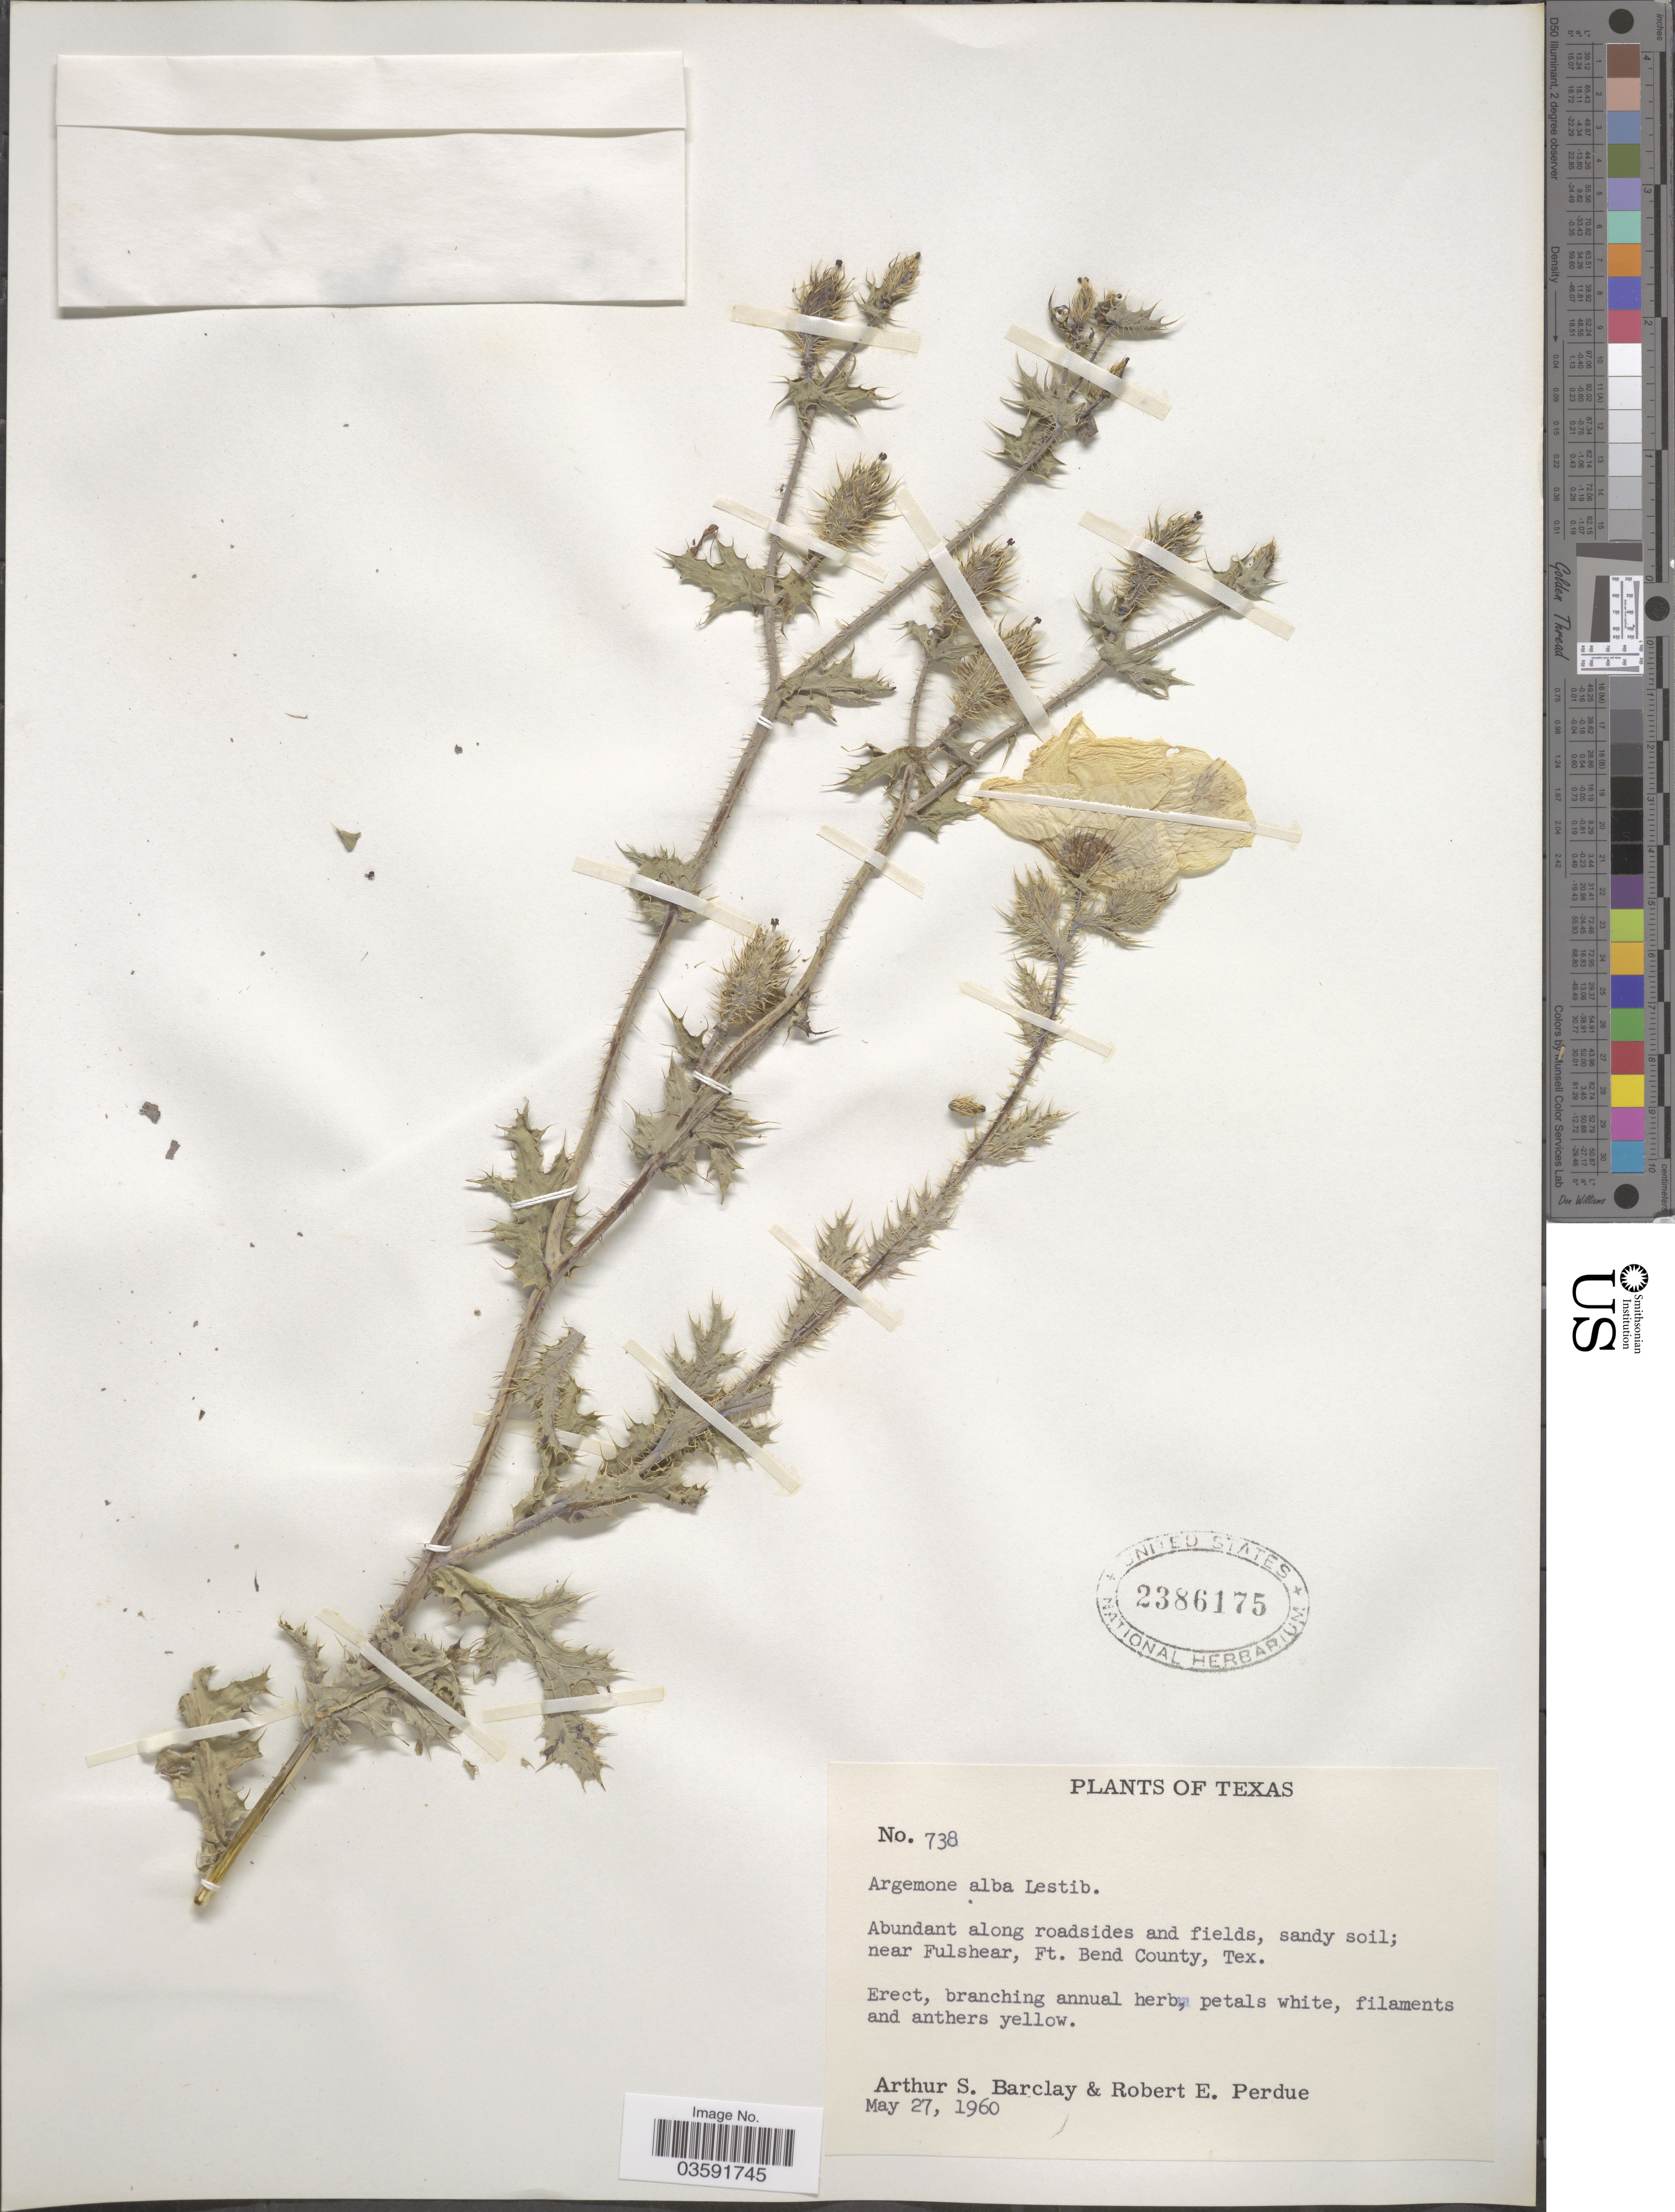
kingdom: Plantae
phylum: Tracheophyta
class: Magnoliopsida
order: Ranunculales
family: Papaveraceae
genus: Argemone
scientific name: Argemone albiflora subsp. texana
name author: G.B. Ownbey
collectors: A. S. Barclay & R. E. Perdue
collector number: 738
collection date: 1960-05-27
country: United States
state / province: Texas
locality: Near Fulshear, Ft. Bend County.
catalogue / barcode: US 2386175